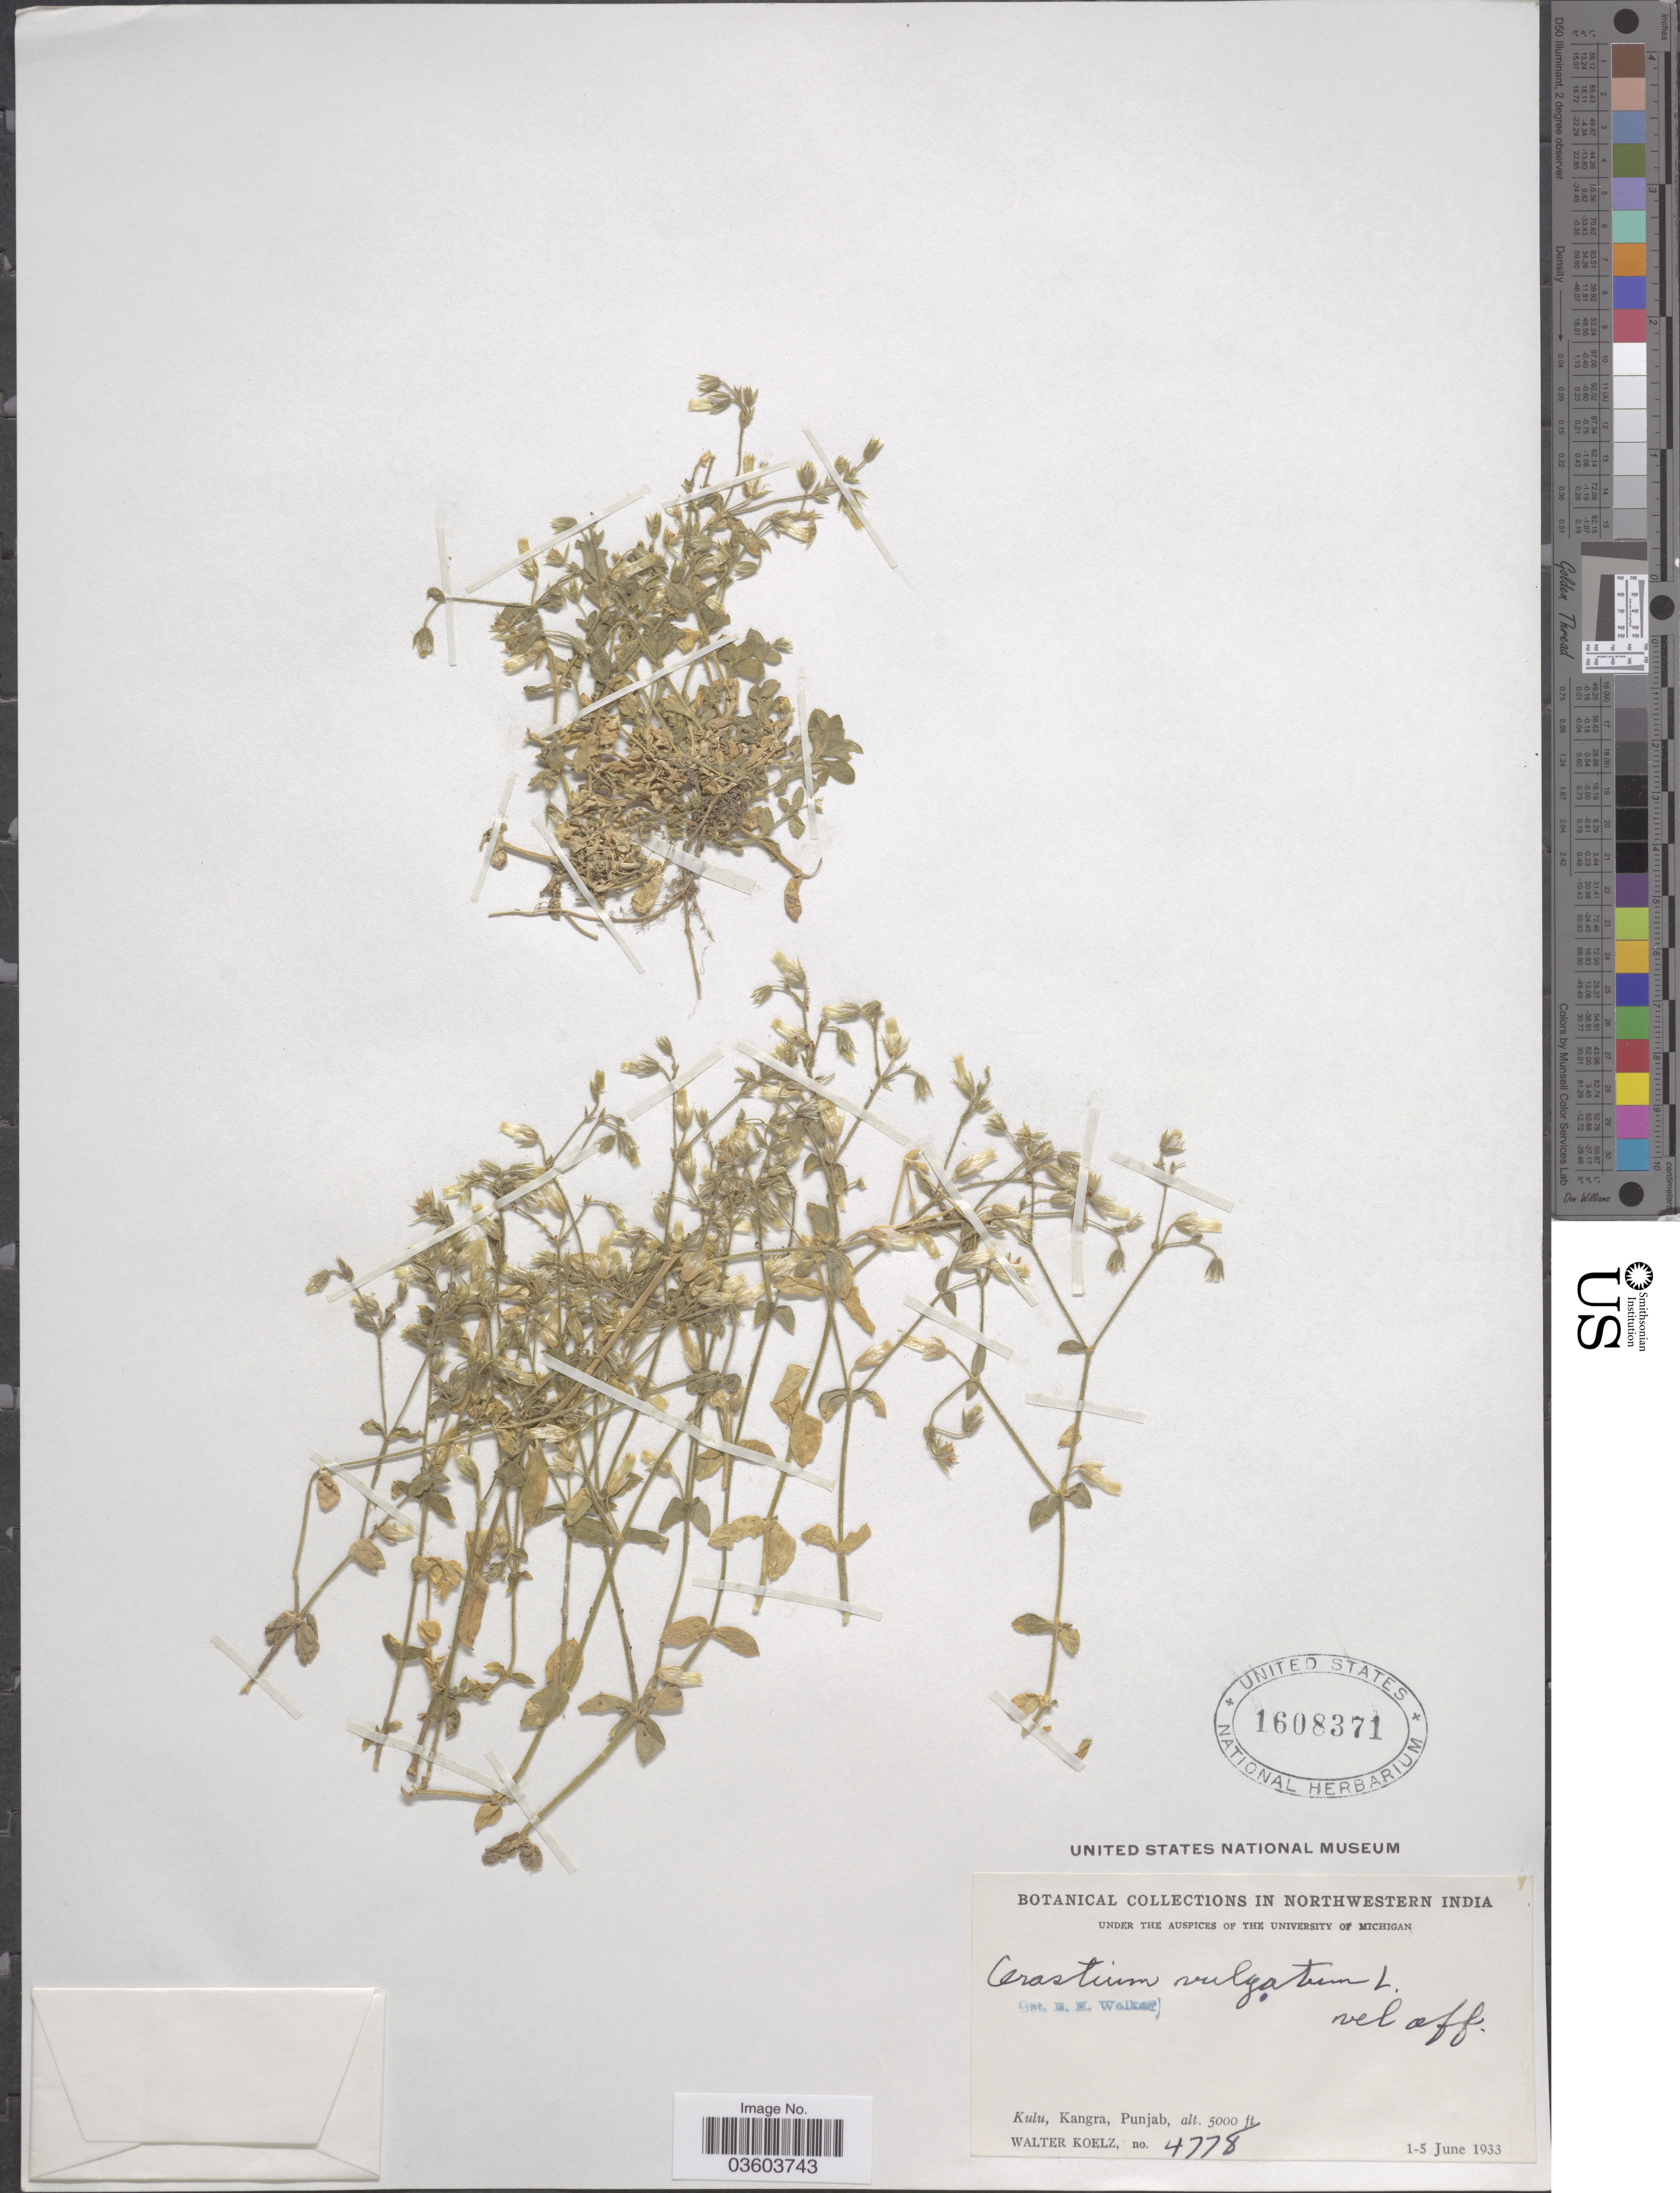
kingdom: Plantae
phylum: Tracheophyta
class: Magnoliopsida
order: Caryophyllales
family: Caryophyllaceae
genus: Cerastium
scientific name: Cerastium vulgatum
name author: L.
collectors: W. N. Koelz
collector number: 4778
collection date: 1933-06-01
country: India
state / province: Himachal Pradesh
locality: Northwestern India. Kulu, Kangra.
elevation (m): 1524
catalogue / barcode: US 1608371